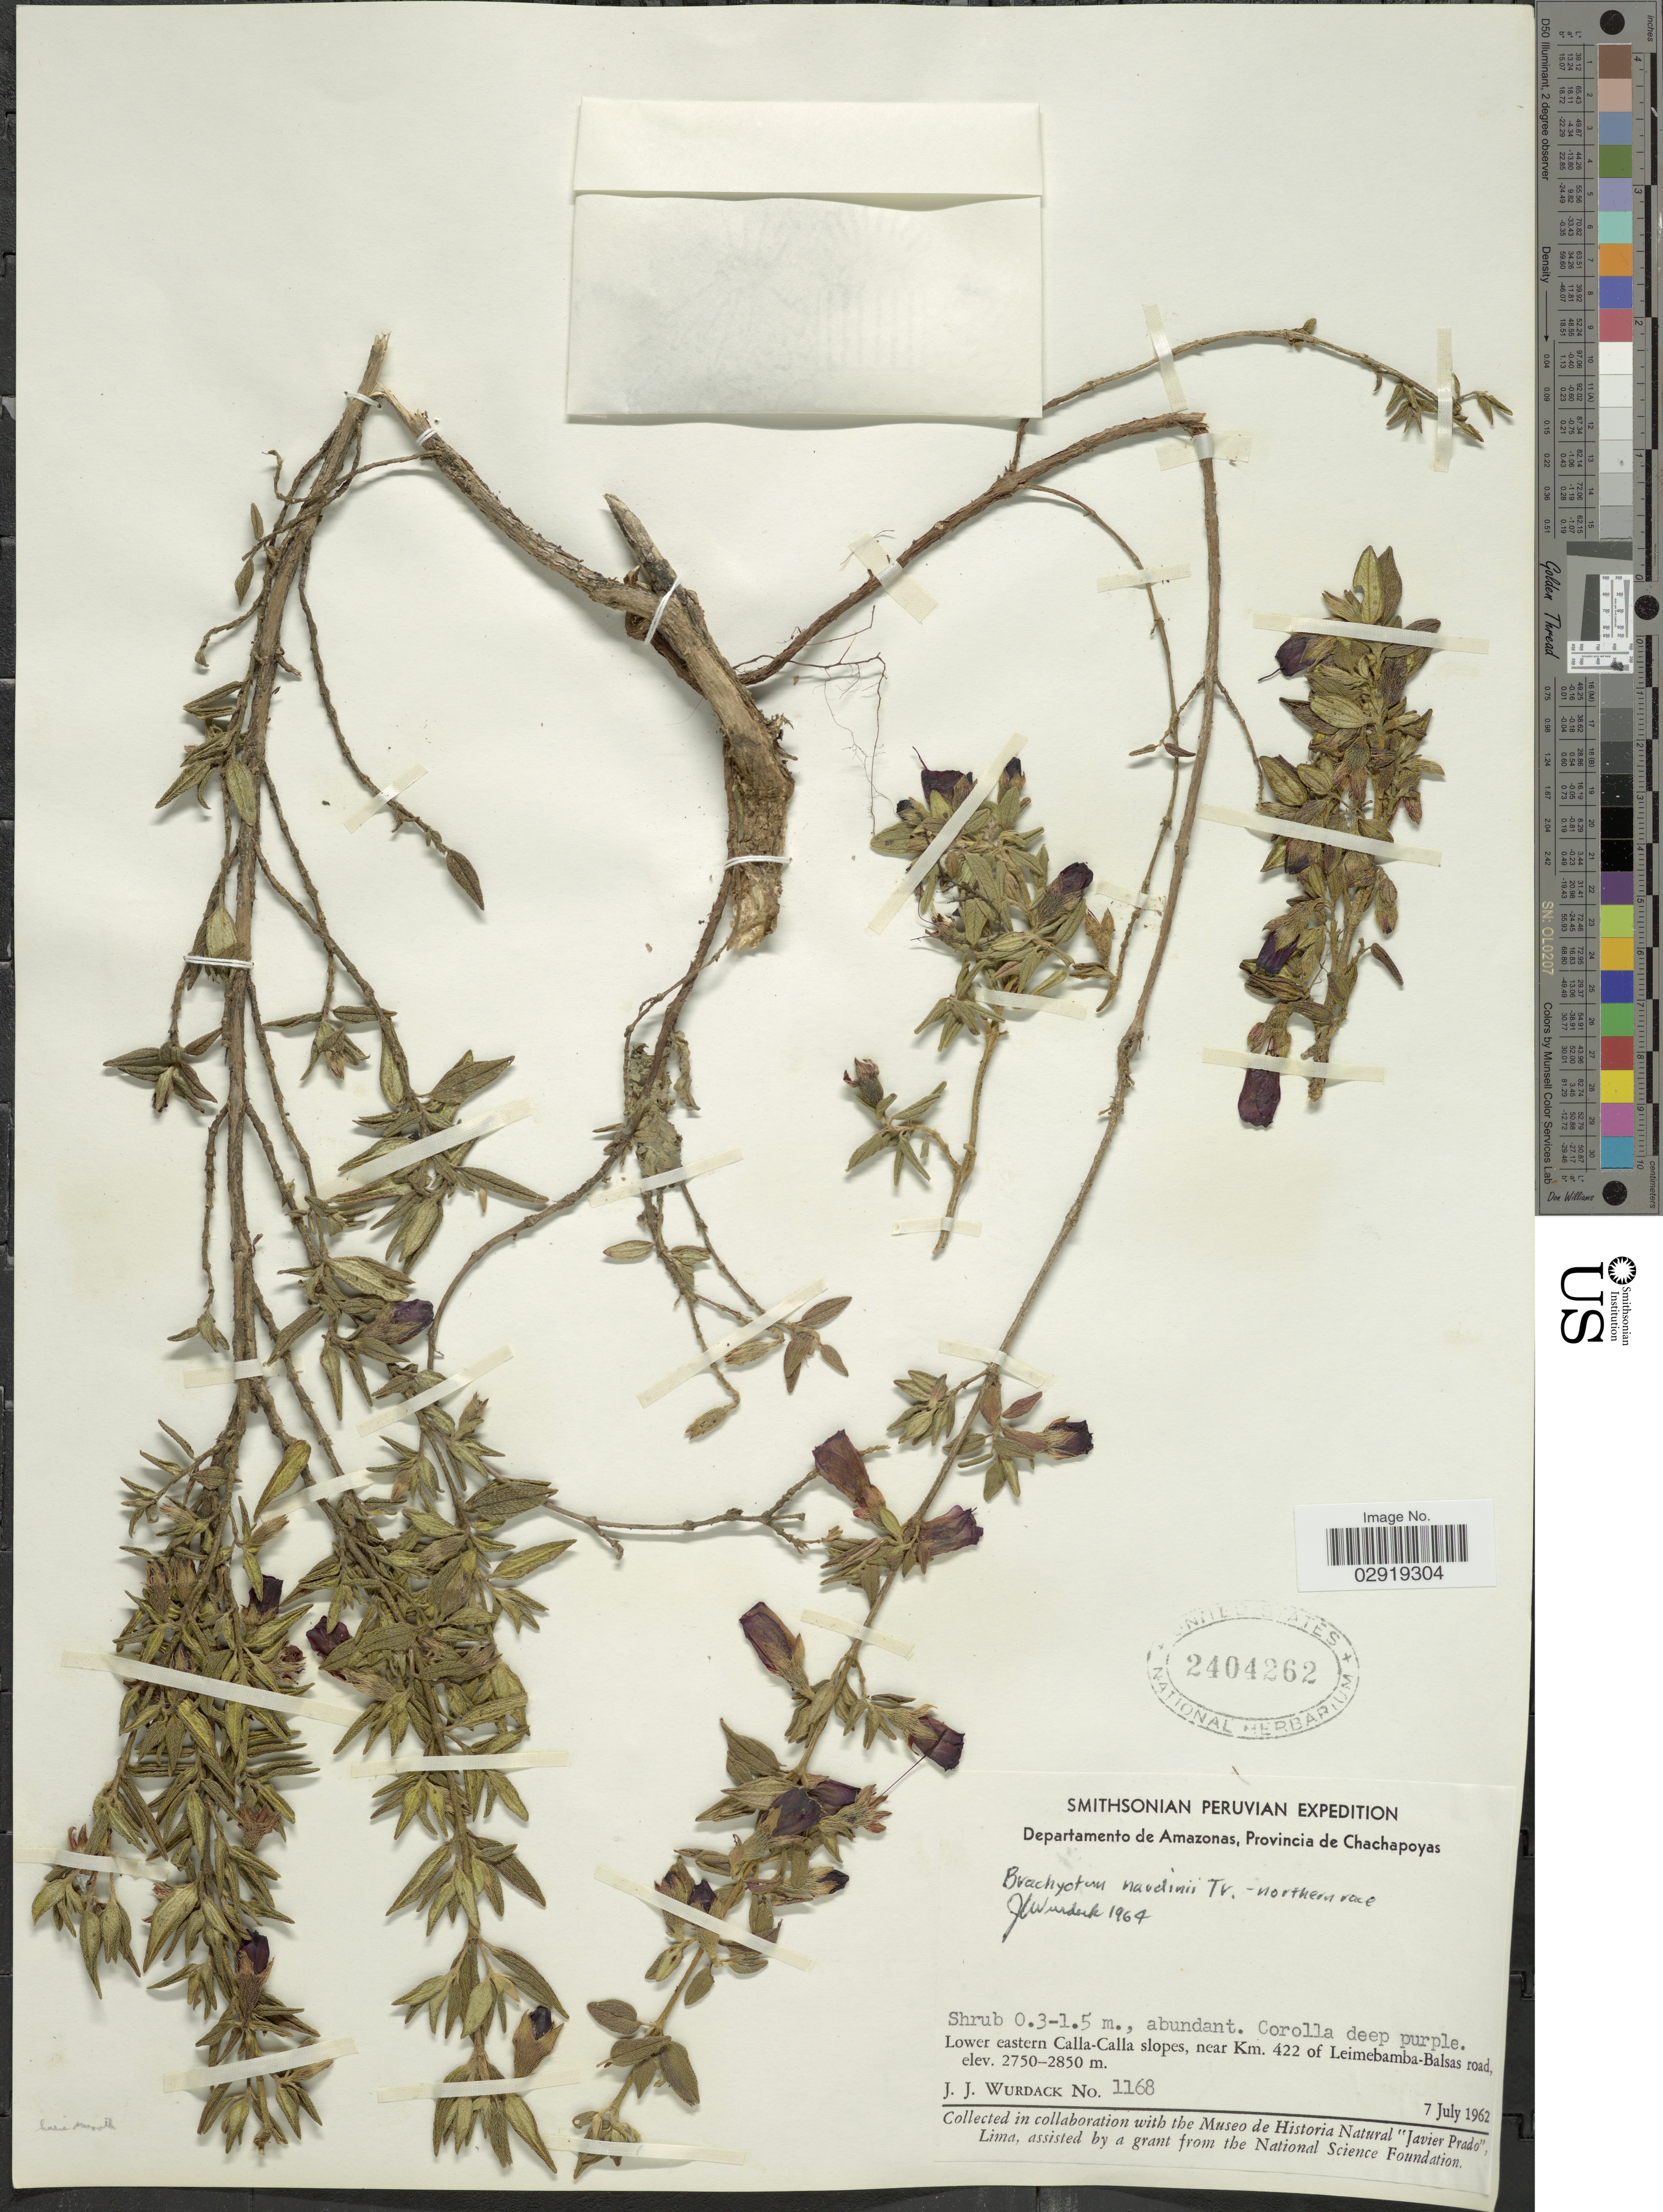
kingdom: Plantae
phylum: Tracheophyta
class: Magnoliopsida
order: Myrtales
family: Melastomataceae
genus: Brachyotum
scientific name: Brachyotum naudinii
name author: Triana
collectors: J. J. Wurdack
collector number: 1168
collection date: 1962-07-07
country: Peru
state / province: Amazonas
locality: Departamento de Amazonas, Provincia de Chachapoyas. Lower eastern Calla-Calla slopes, near Km. 422 of Leimebamba-Balsas road.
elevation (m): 2750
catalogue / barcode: US 2404262